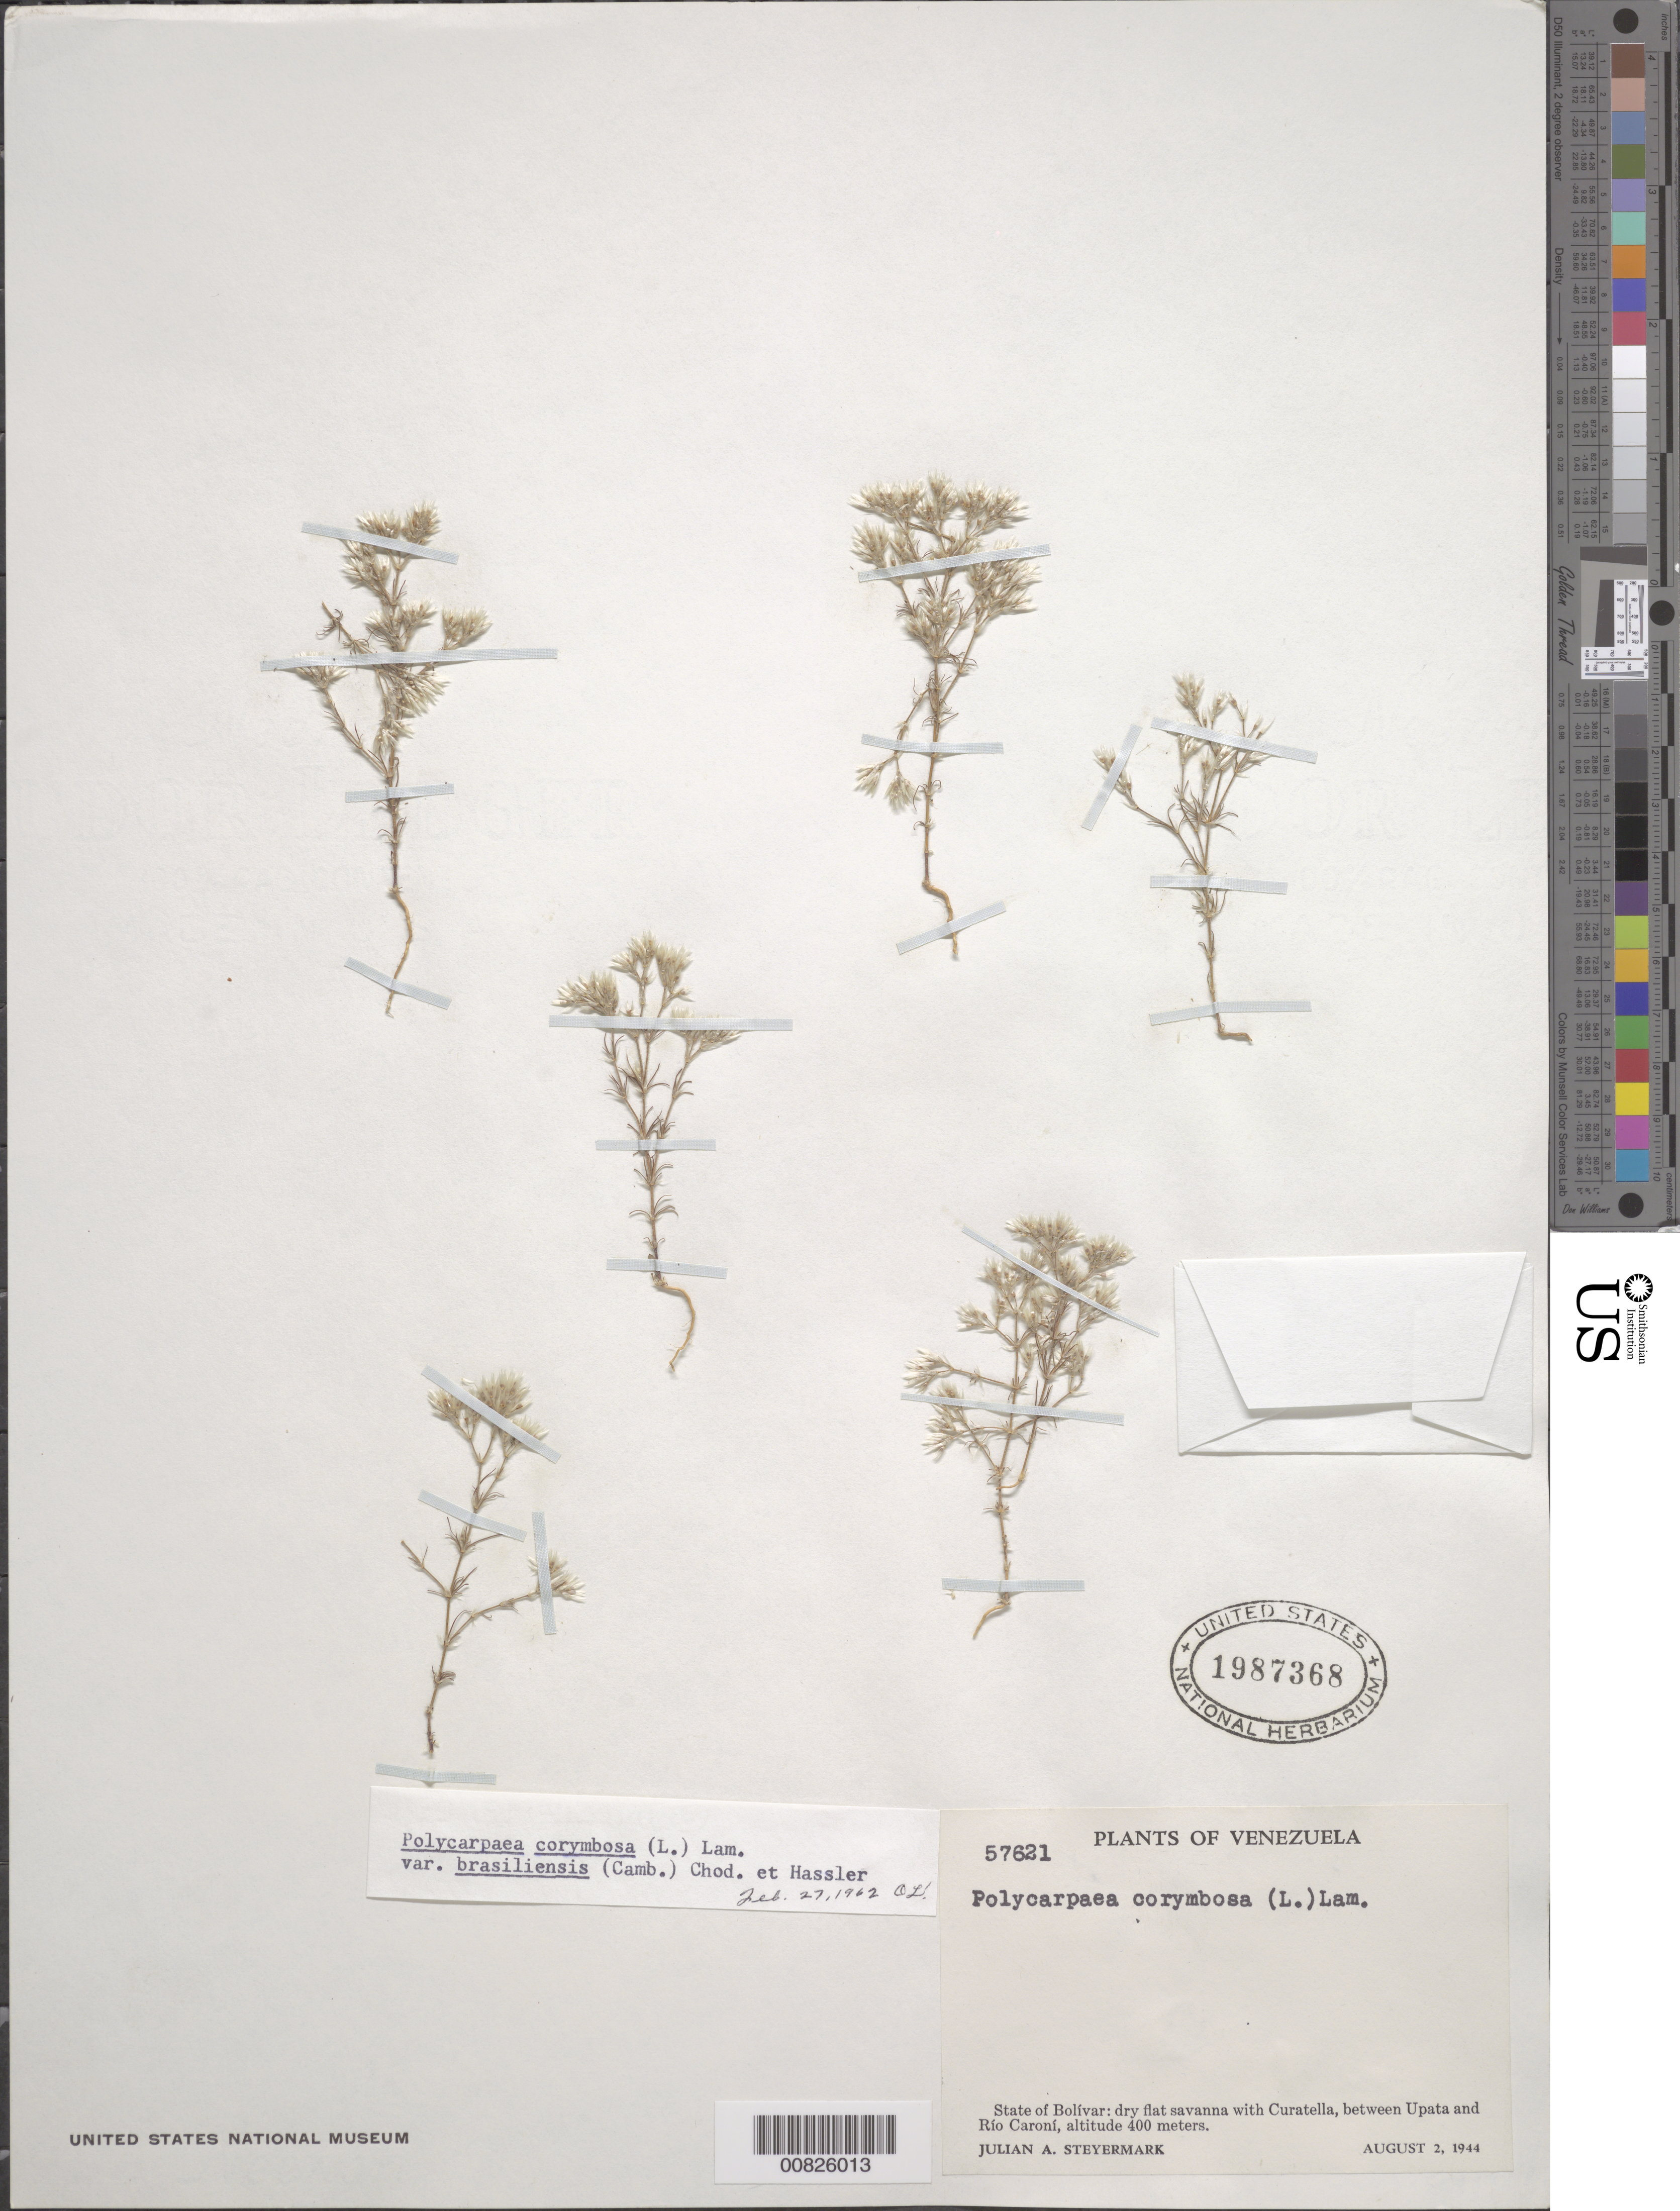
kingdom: Plantae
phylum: Tracheophyta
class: Magnoliopsida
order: Caryophyllales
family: Caryophyllaceae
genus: Polycarpaea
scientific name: Polycarpaea corymbosa var. brasiliensis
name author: (Cambess.) Chodat & Hassl.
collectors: J. Steyermark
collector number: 57621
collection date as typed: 2-Aug-44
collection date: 1944-08-02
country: Venezuela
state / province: Bolívar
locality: Upata to Río Caroní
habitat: Dry flat savanna, with Curatella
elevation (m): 400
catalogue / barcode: US 1987368